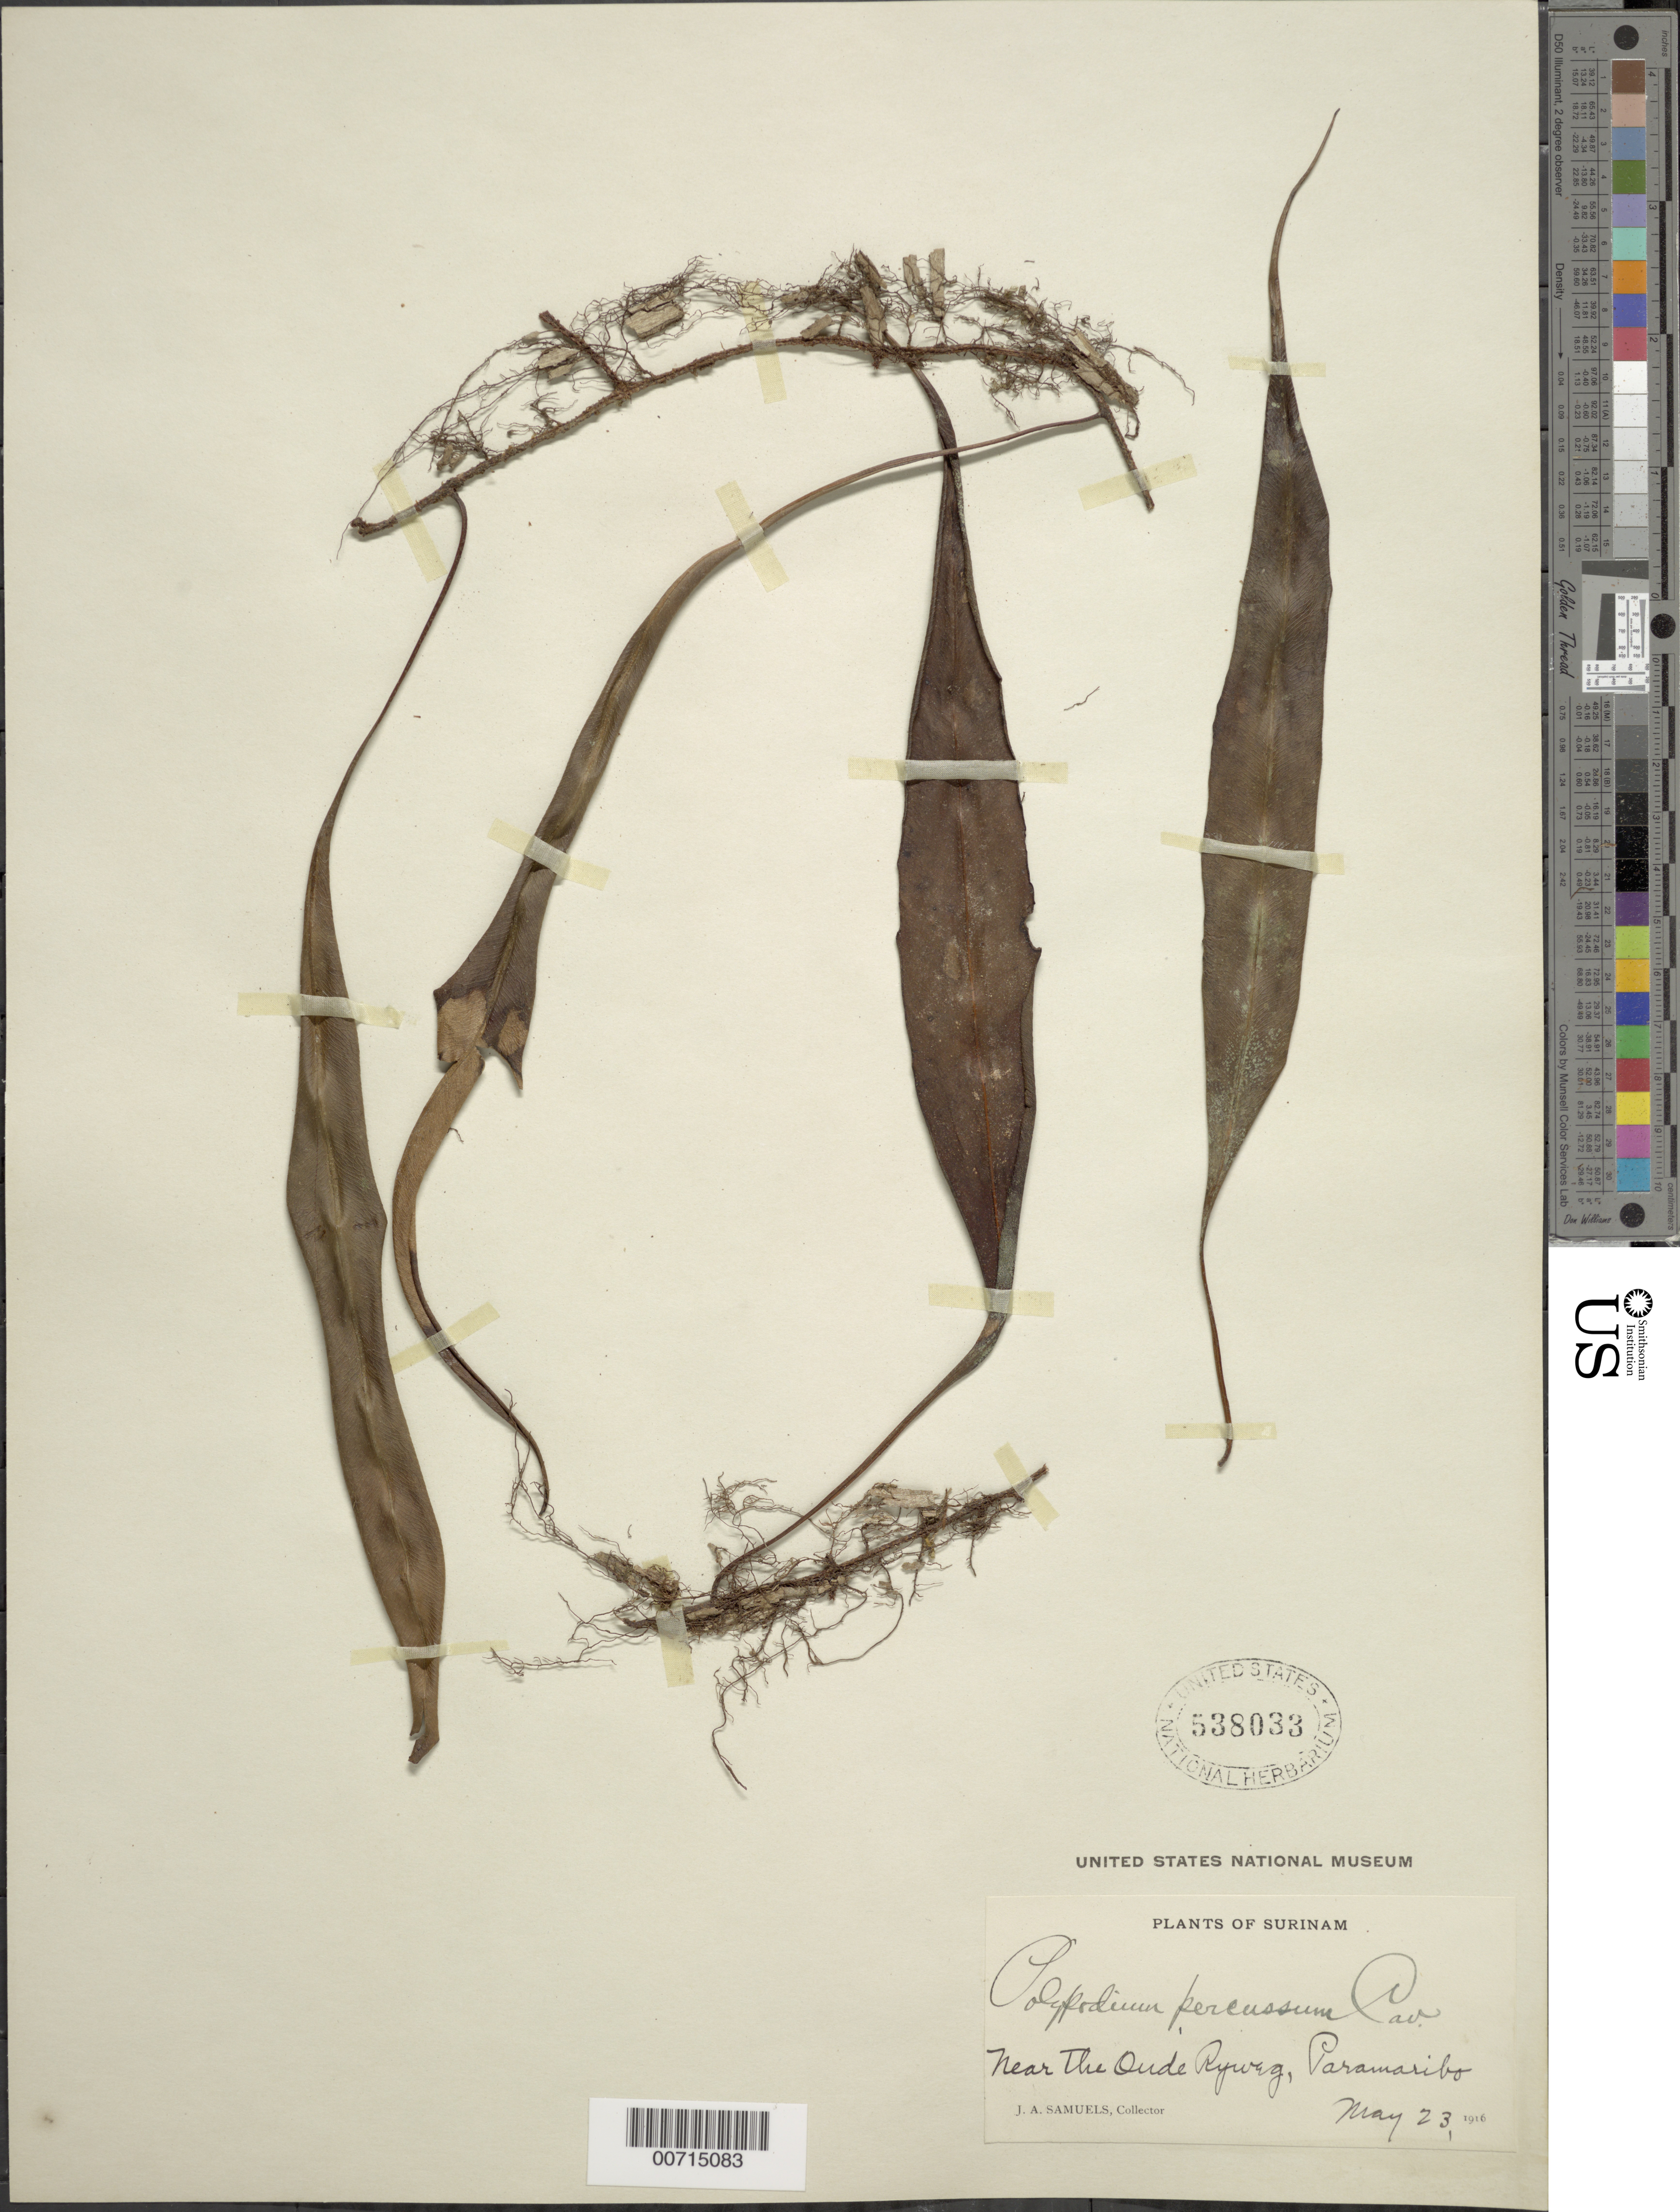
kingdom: Plantae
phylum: Tracheophyta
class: Polypodiopsida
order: Polypodiales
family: Polypodiaceae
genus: Microgramma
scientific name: Microgramma percussa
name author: (Cav.) de la Sota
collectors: J. A. Samuels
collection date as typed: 23-May-16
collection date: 1916-05-23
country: Suriname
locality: Paramaribo, near Oude Ryweg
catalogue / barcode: US 538033